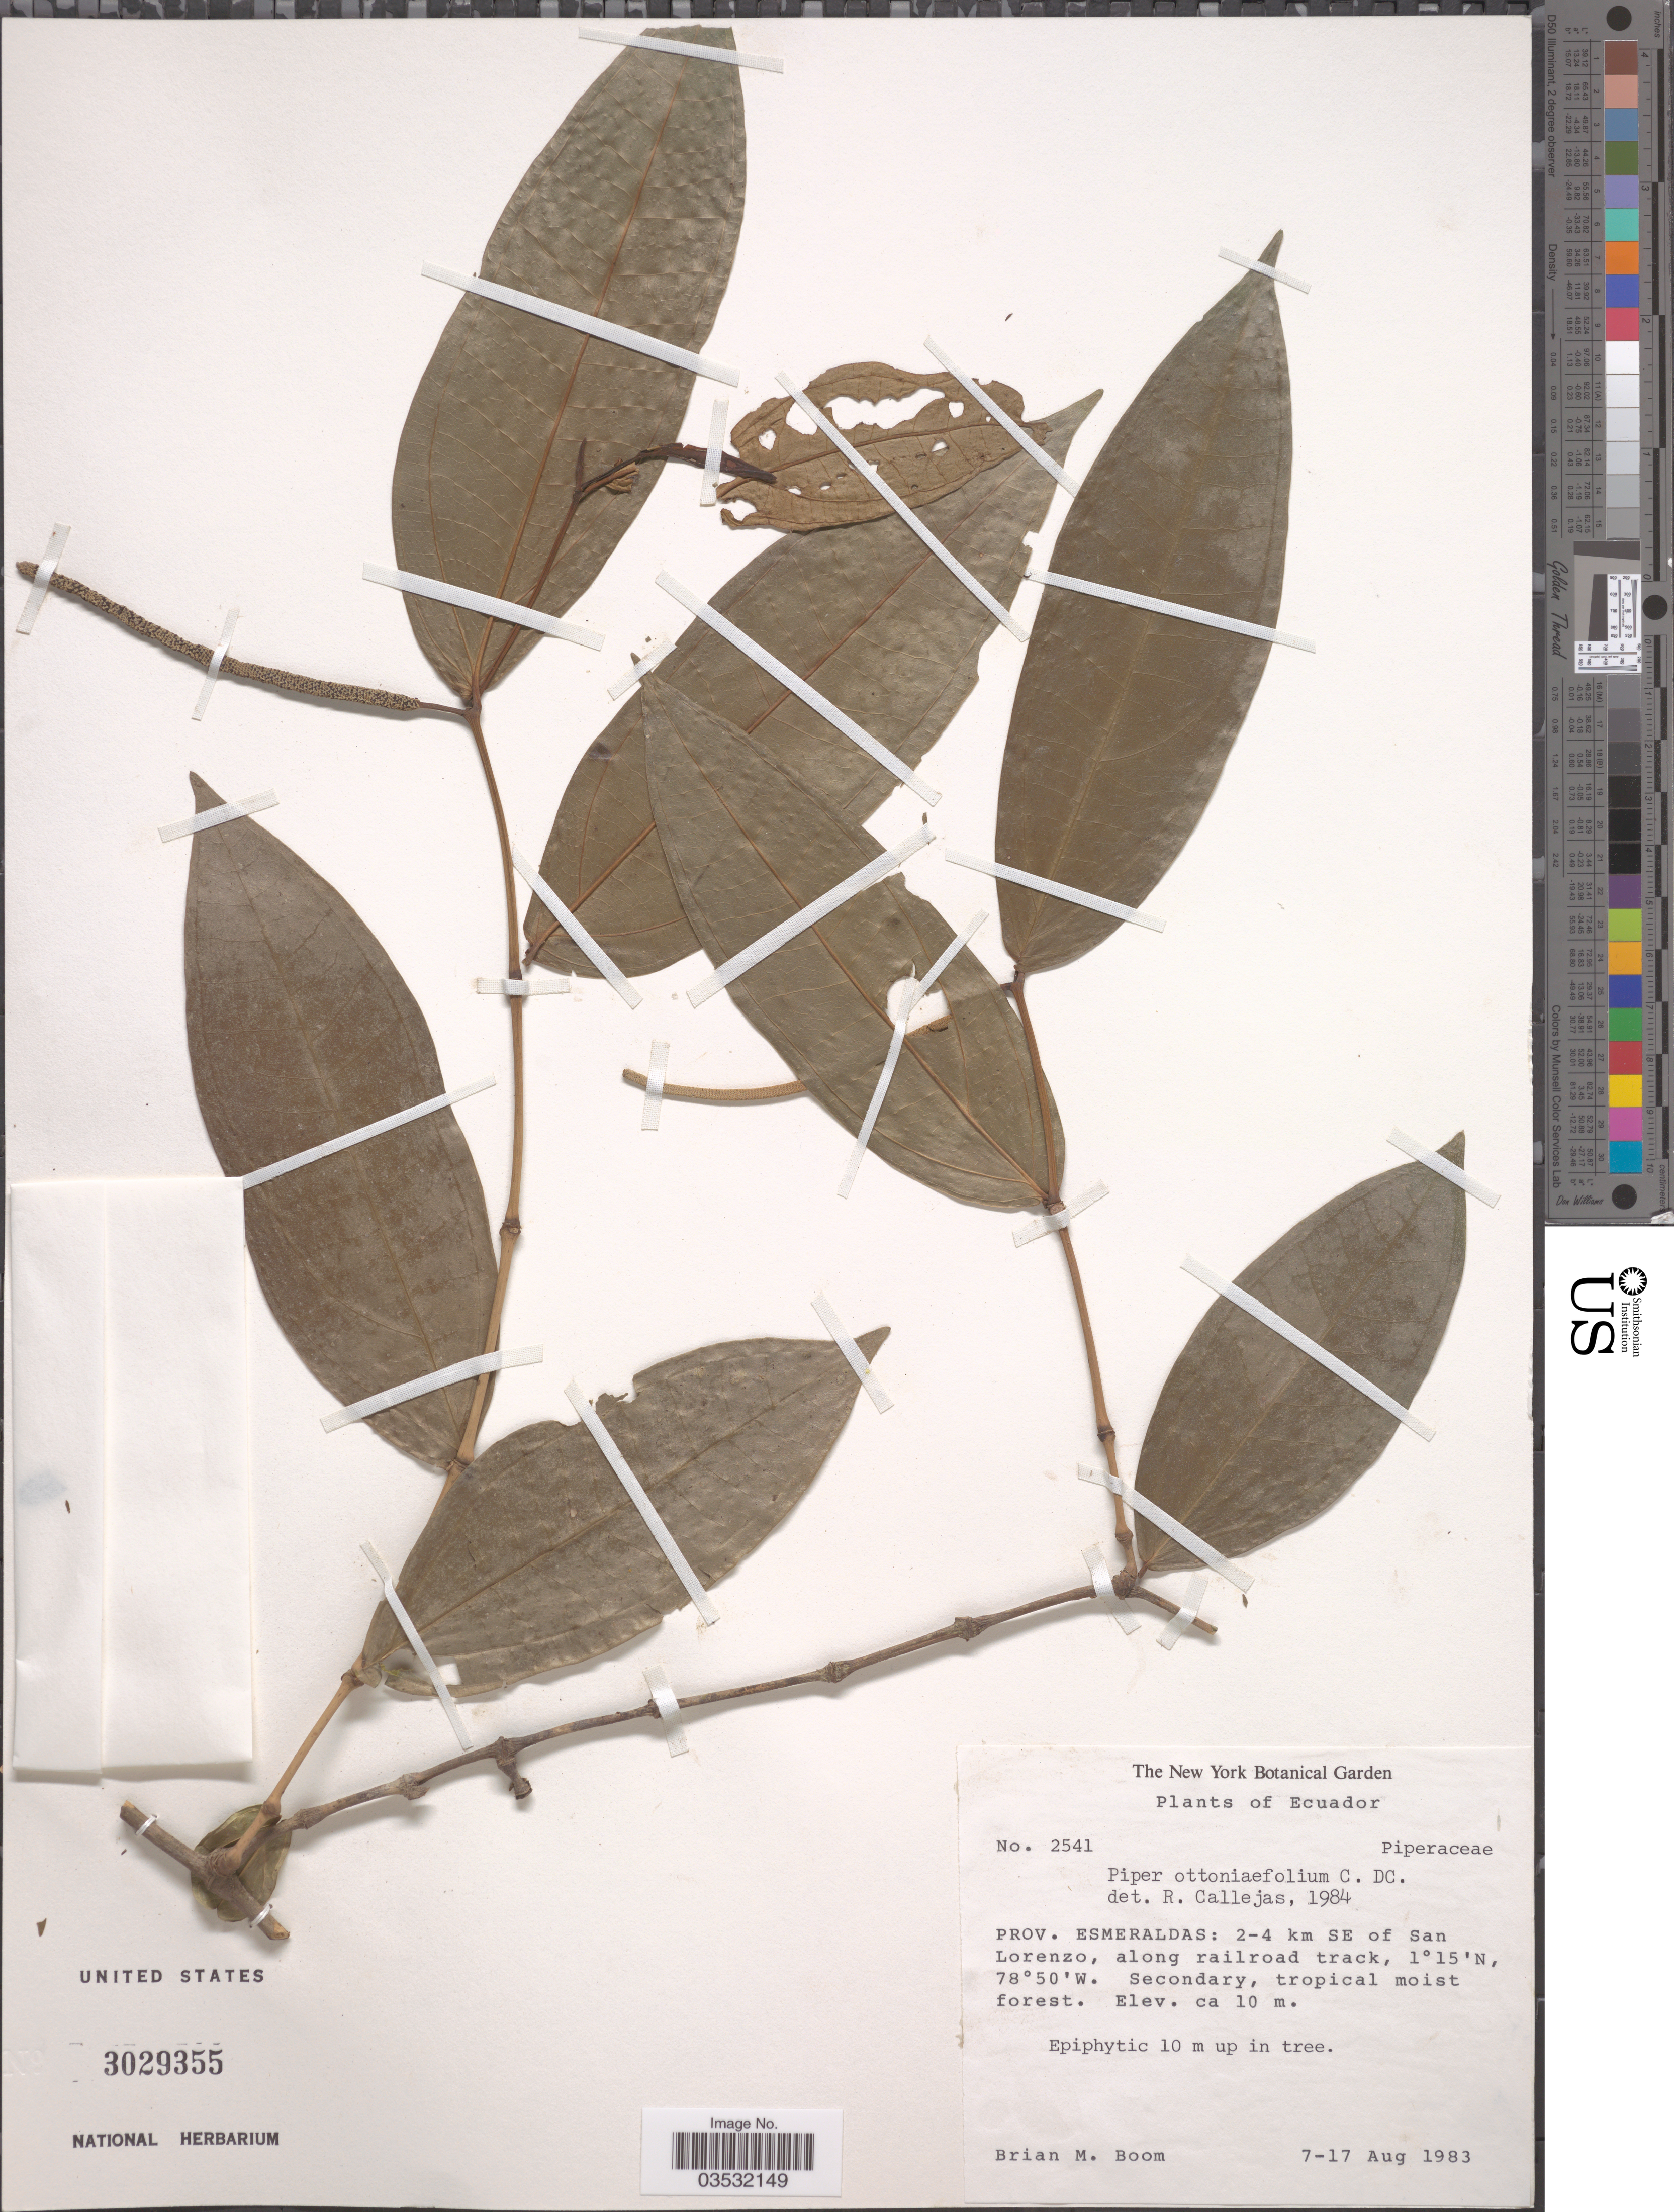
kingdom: Plantae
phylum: Tracheophyta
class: Magnoliopsida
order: Piperales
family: Piperaceae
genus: Piper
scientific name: Piper ottoniifolium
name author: C. DC.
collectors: B. M. Boom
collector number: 2541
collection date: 1983-08-07/1983-08-17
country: Ecuador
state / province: Esmeraldas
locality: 2-4 km SE of San Lorenzo, along railroad track.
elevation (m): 10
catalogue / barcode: US 3029355